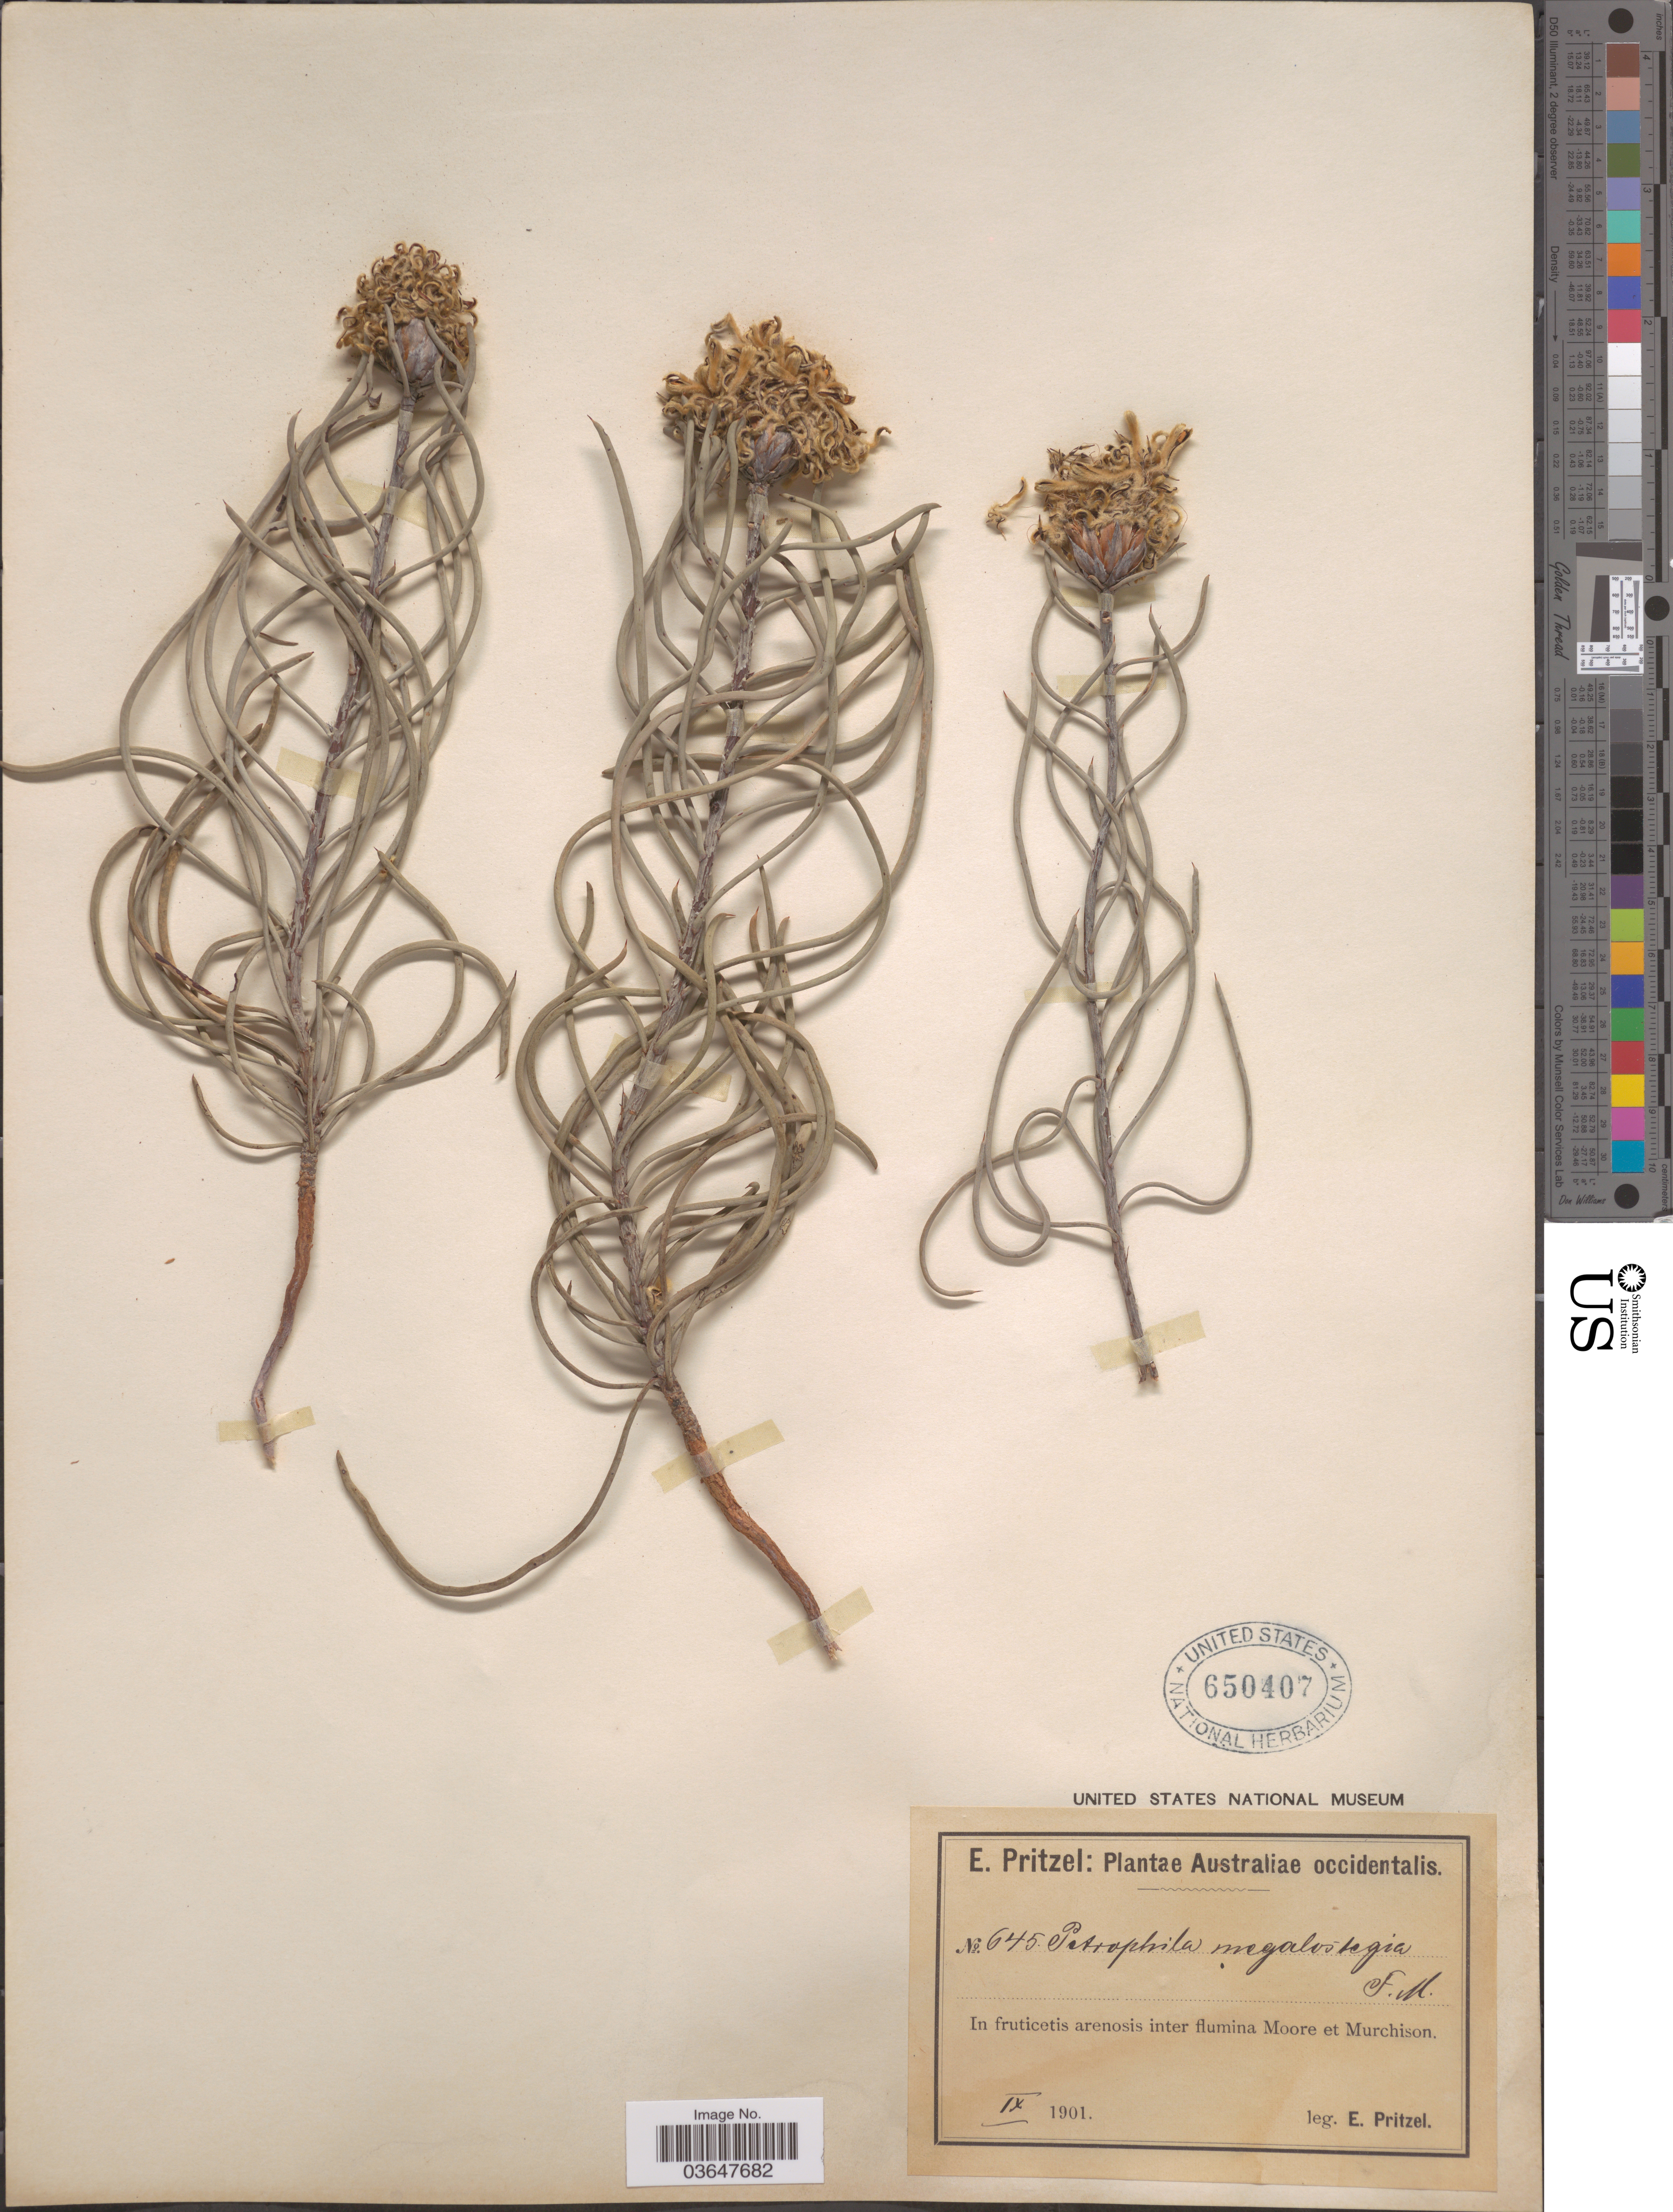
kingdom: Plantae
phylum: Tracheophyta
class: Magnoliopsida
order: Proteales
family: Proteaceae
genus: Petrophile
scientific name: Petrophile megalostegia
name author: F. Muell.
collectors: E. G. Pritzel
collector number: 645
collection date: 1901-09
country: Australia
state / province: Western Australia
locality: Australiae occidentalis. In fruticetis arenosis inter flumina Moore et Murchison.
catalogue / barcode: US 650407